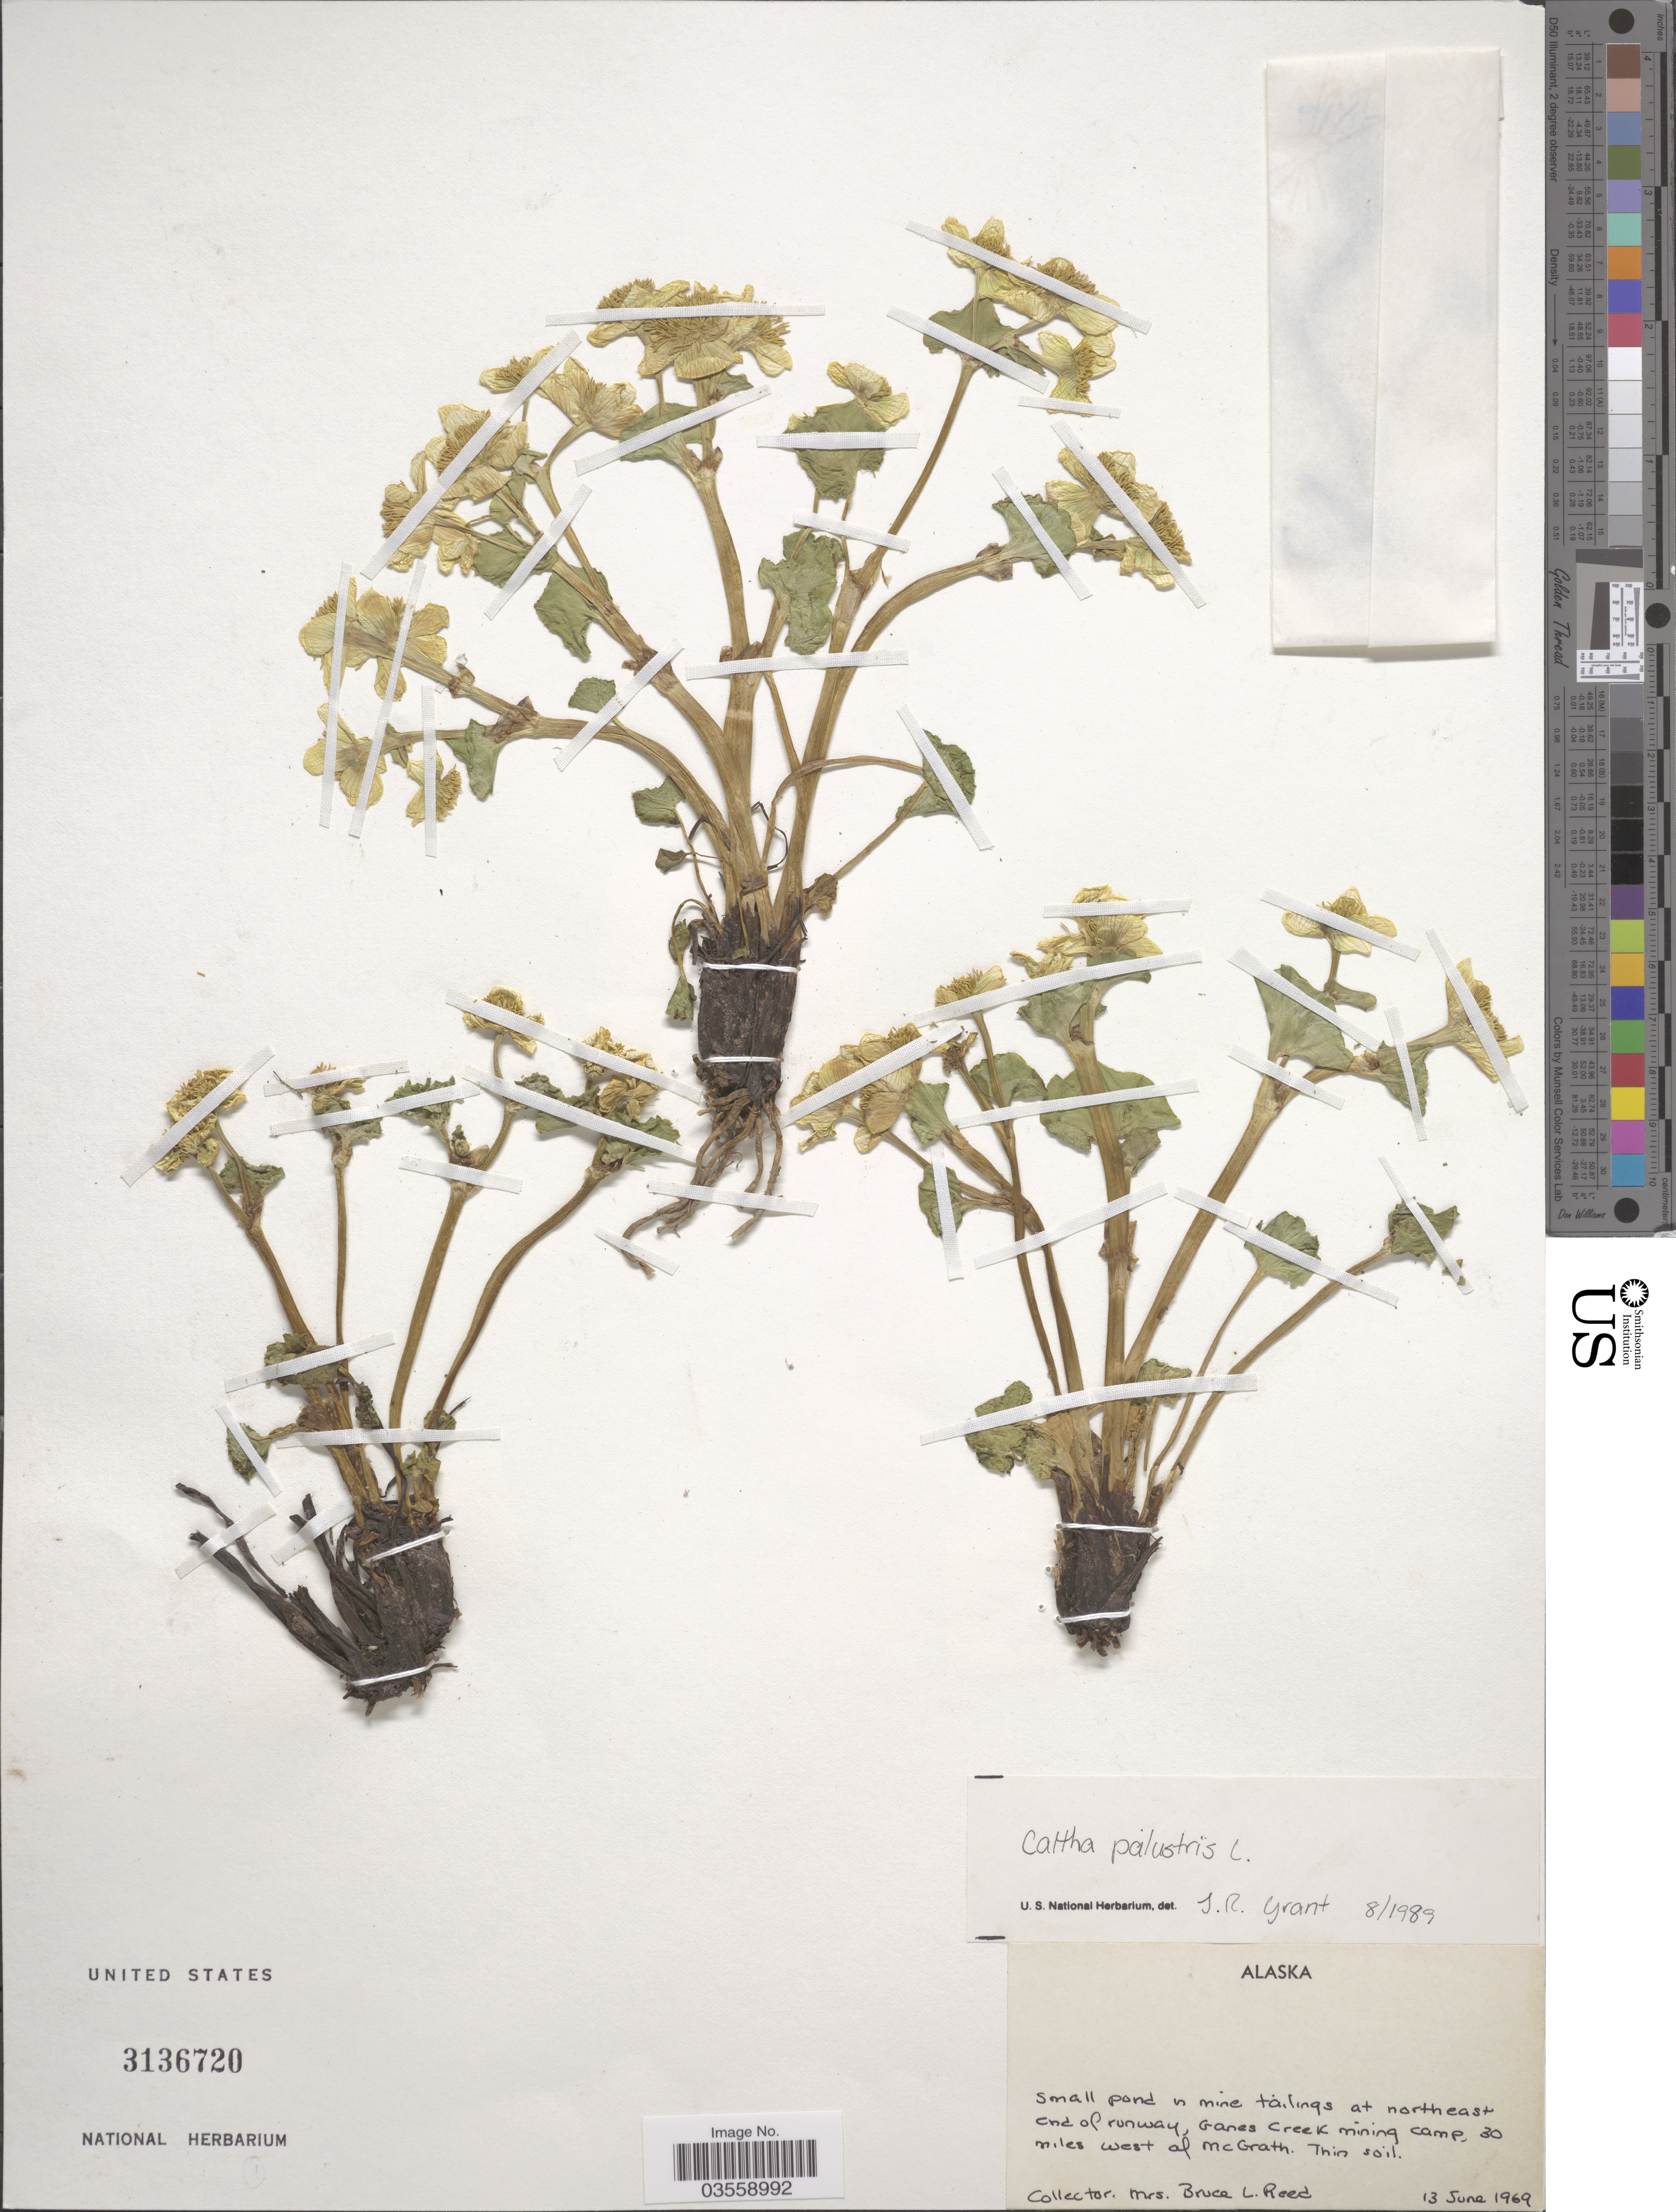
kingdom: Plantae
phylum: Tracheophyta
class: Magnoliopsida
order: Ranunculales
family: Ranunculaceae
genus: Caltha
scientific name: Caltha palustris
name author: L.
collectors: B. Reed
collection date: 1969-06-13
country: United States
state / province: Alaska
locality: Small pond in mine tailings at northeast end of runway, Ganes Creek mining camp, 30 miles west of McGrath.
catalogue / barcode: US 3136720